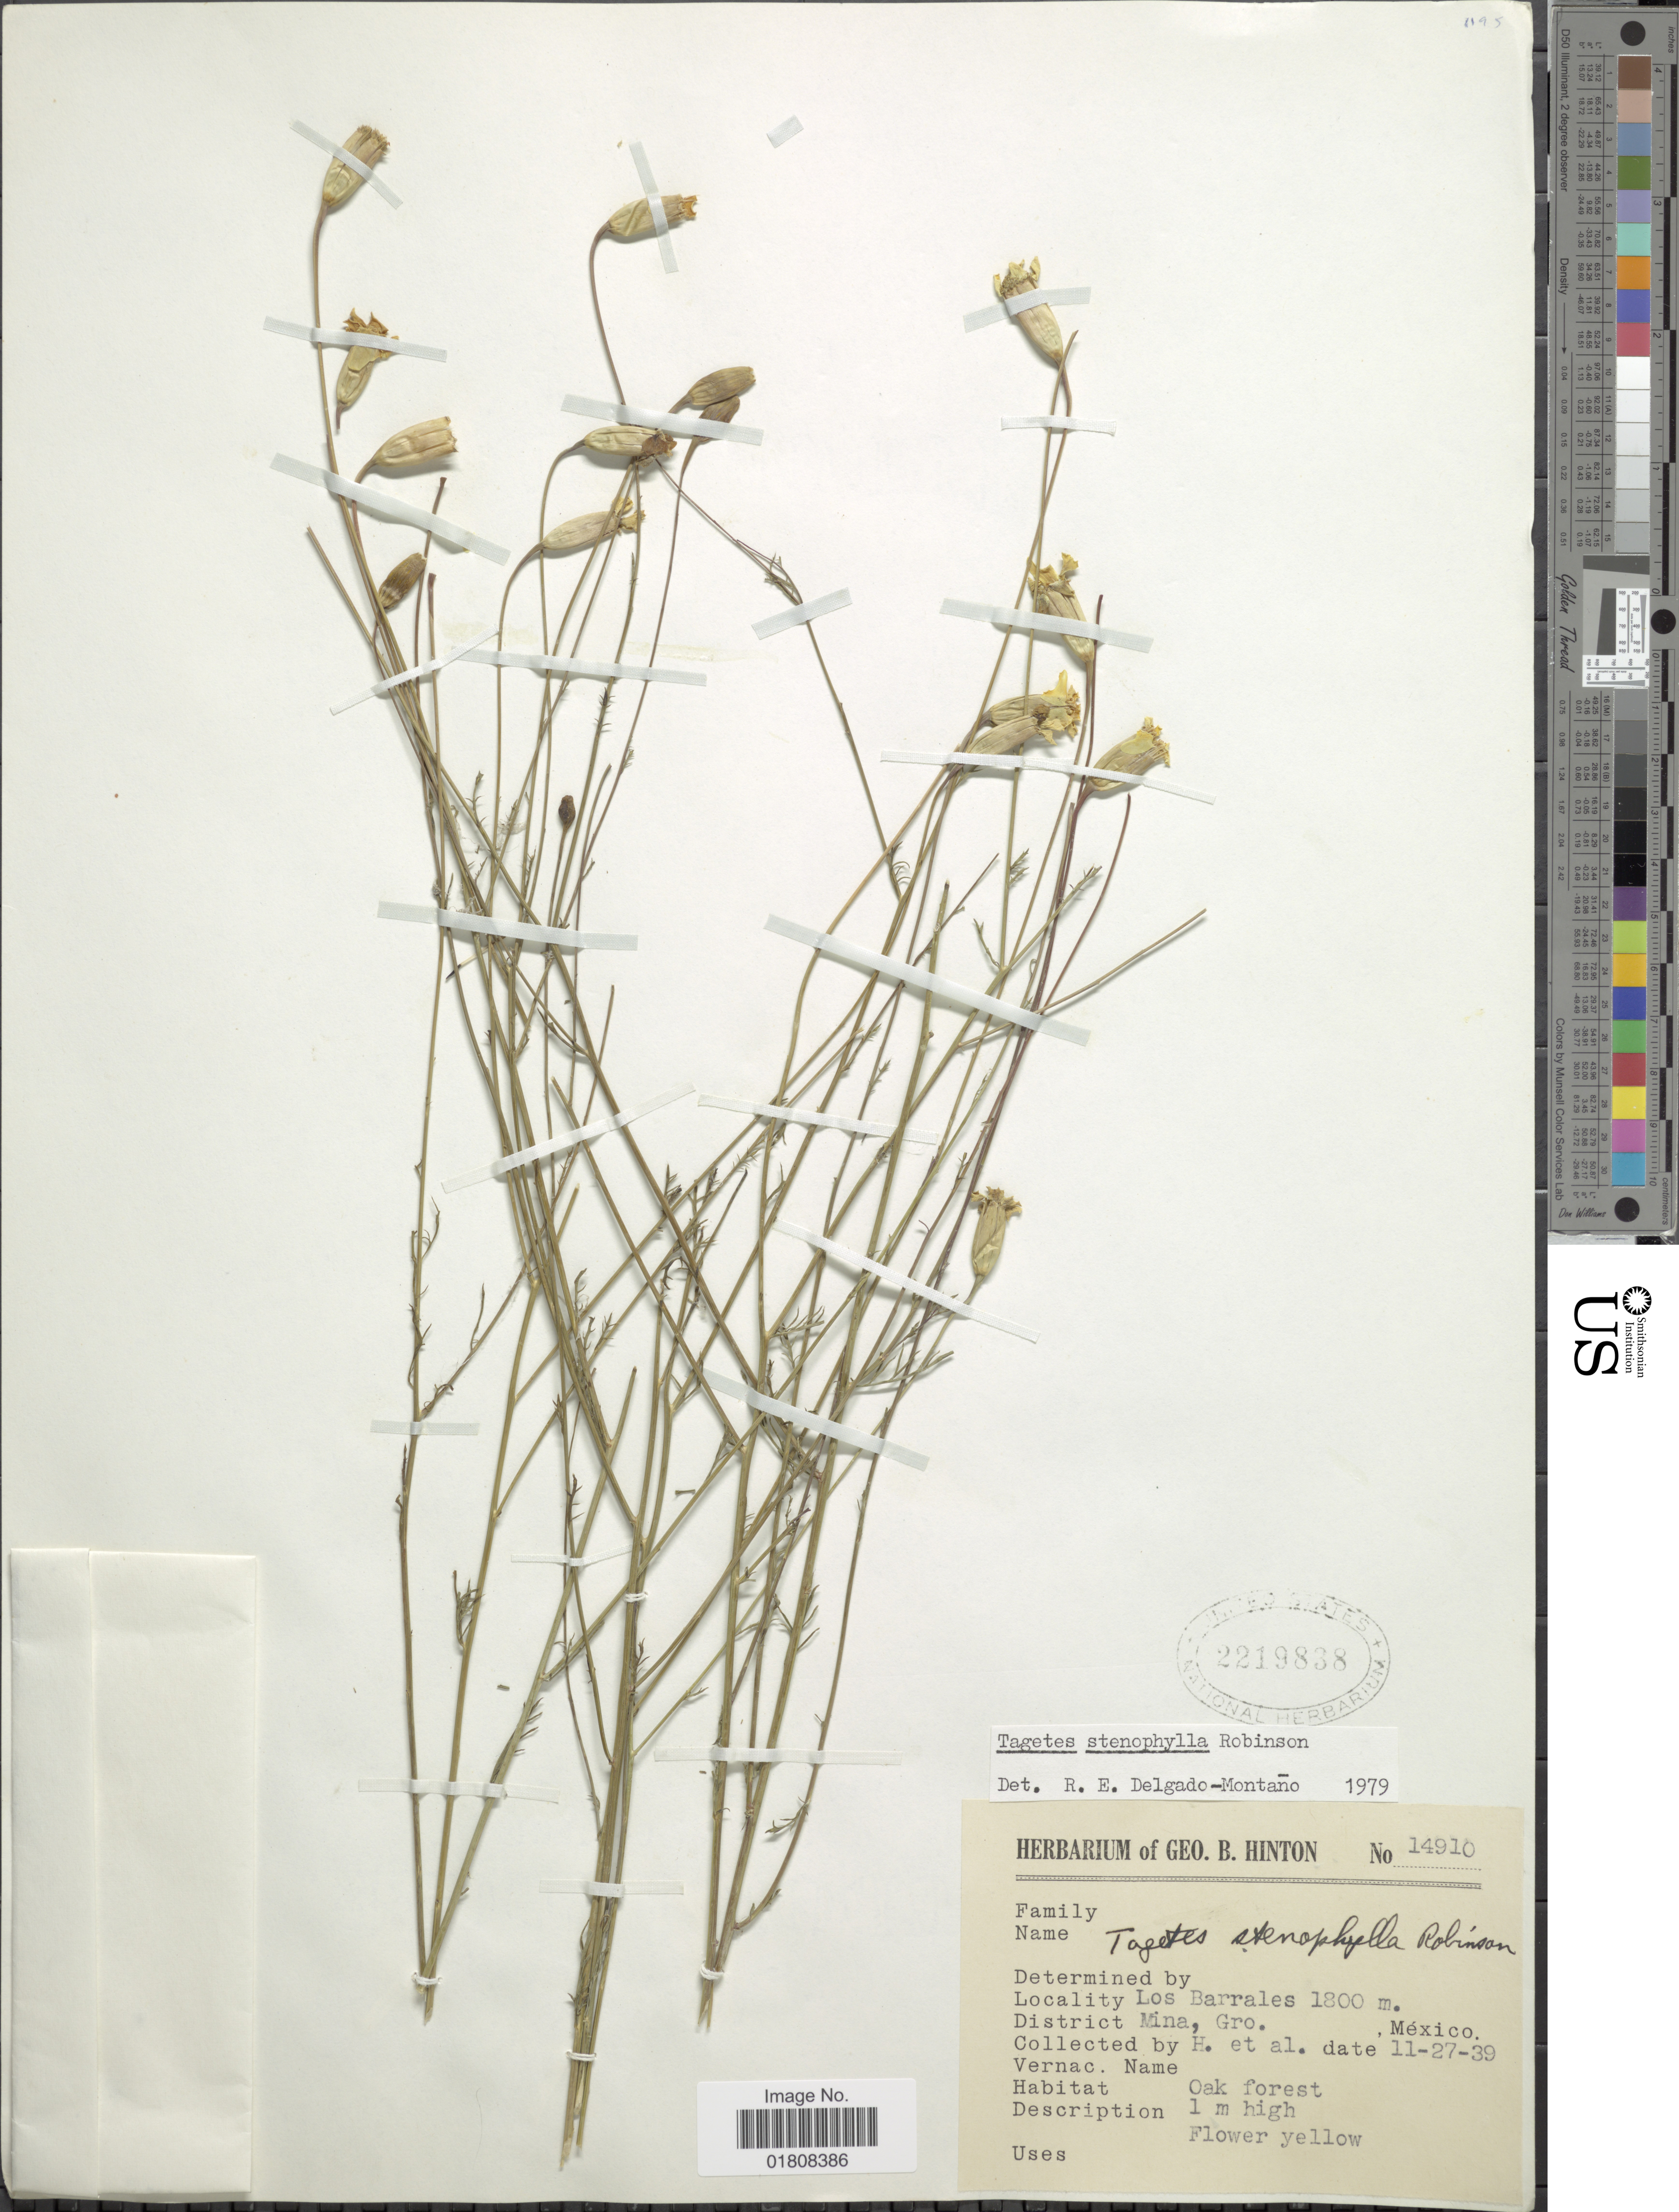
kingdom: Plantae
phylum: Tracheophyta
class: Magnoliopsida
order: Asterales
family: Asteraceae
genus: Tagetes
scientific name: Tagetes stenophylla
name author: B.L. Rob.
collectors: G. B. Hinton & et al.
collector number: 14910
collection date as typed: Transcribed d/m/y: 27/11/39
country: Mexico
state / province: Guerrero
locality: Los Barrales, District Mina, Gro.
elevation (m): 1800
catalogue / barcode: US 2219838